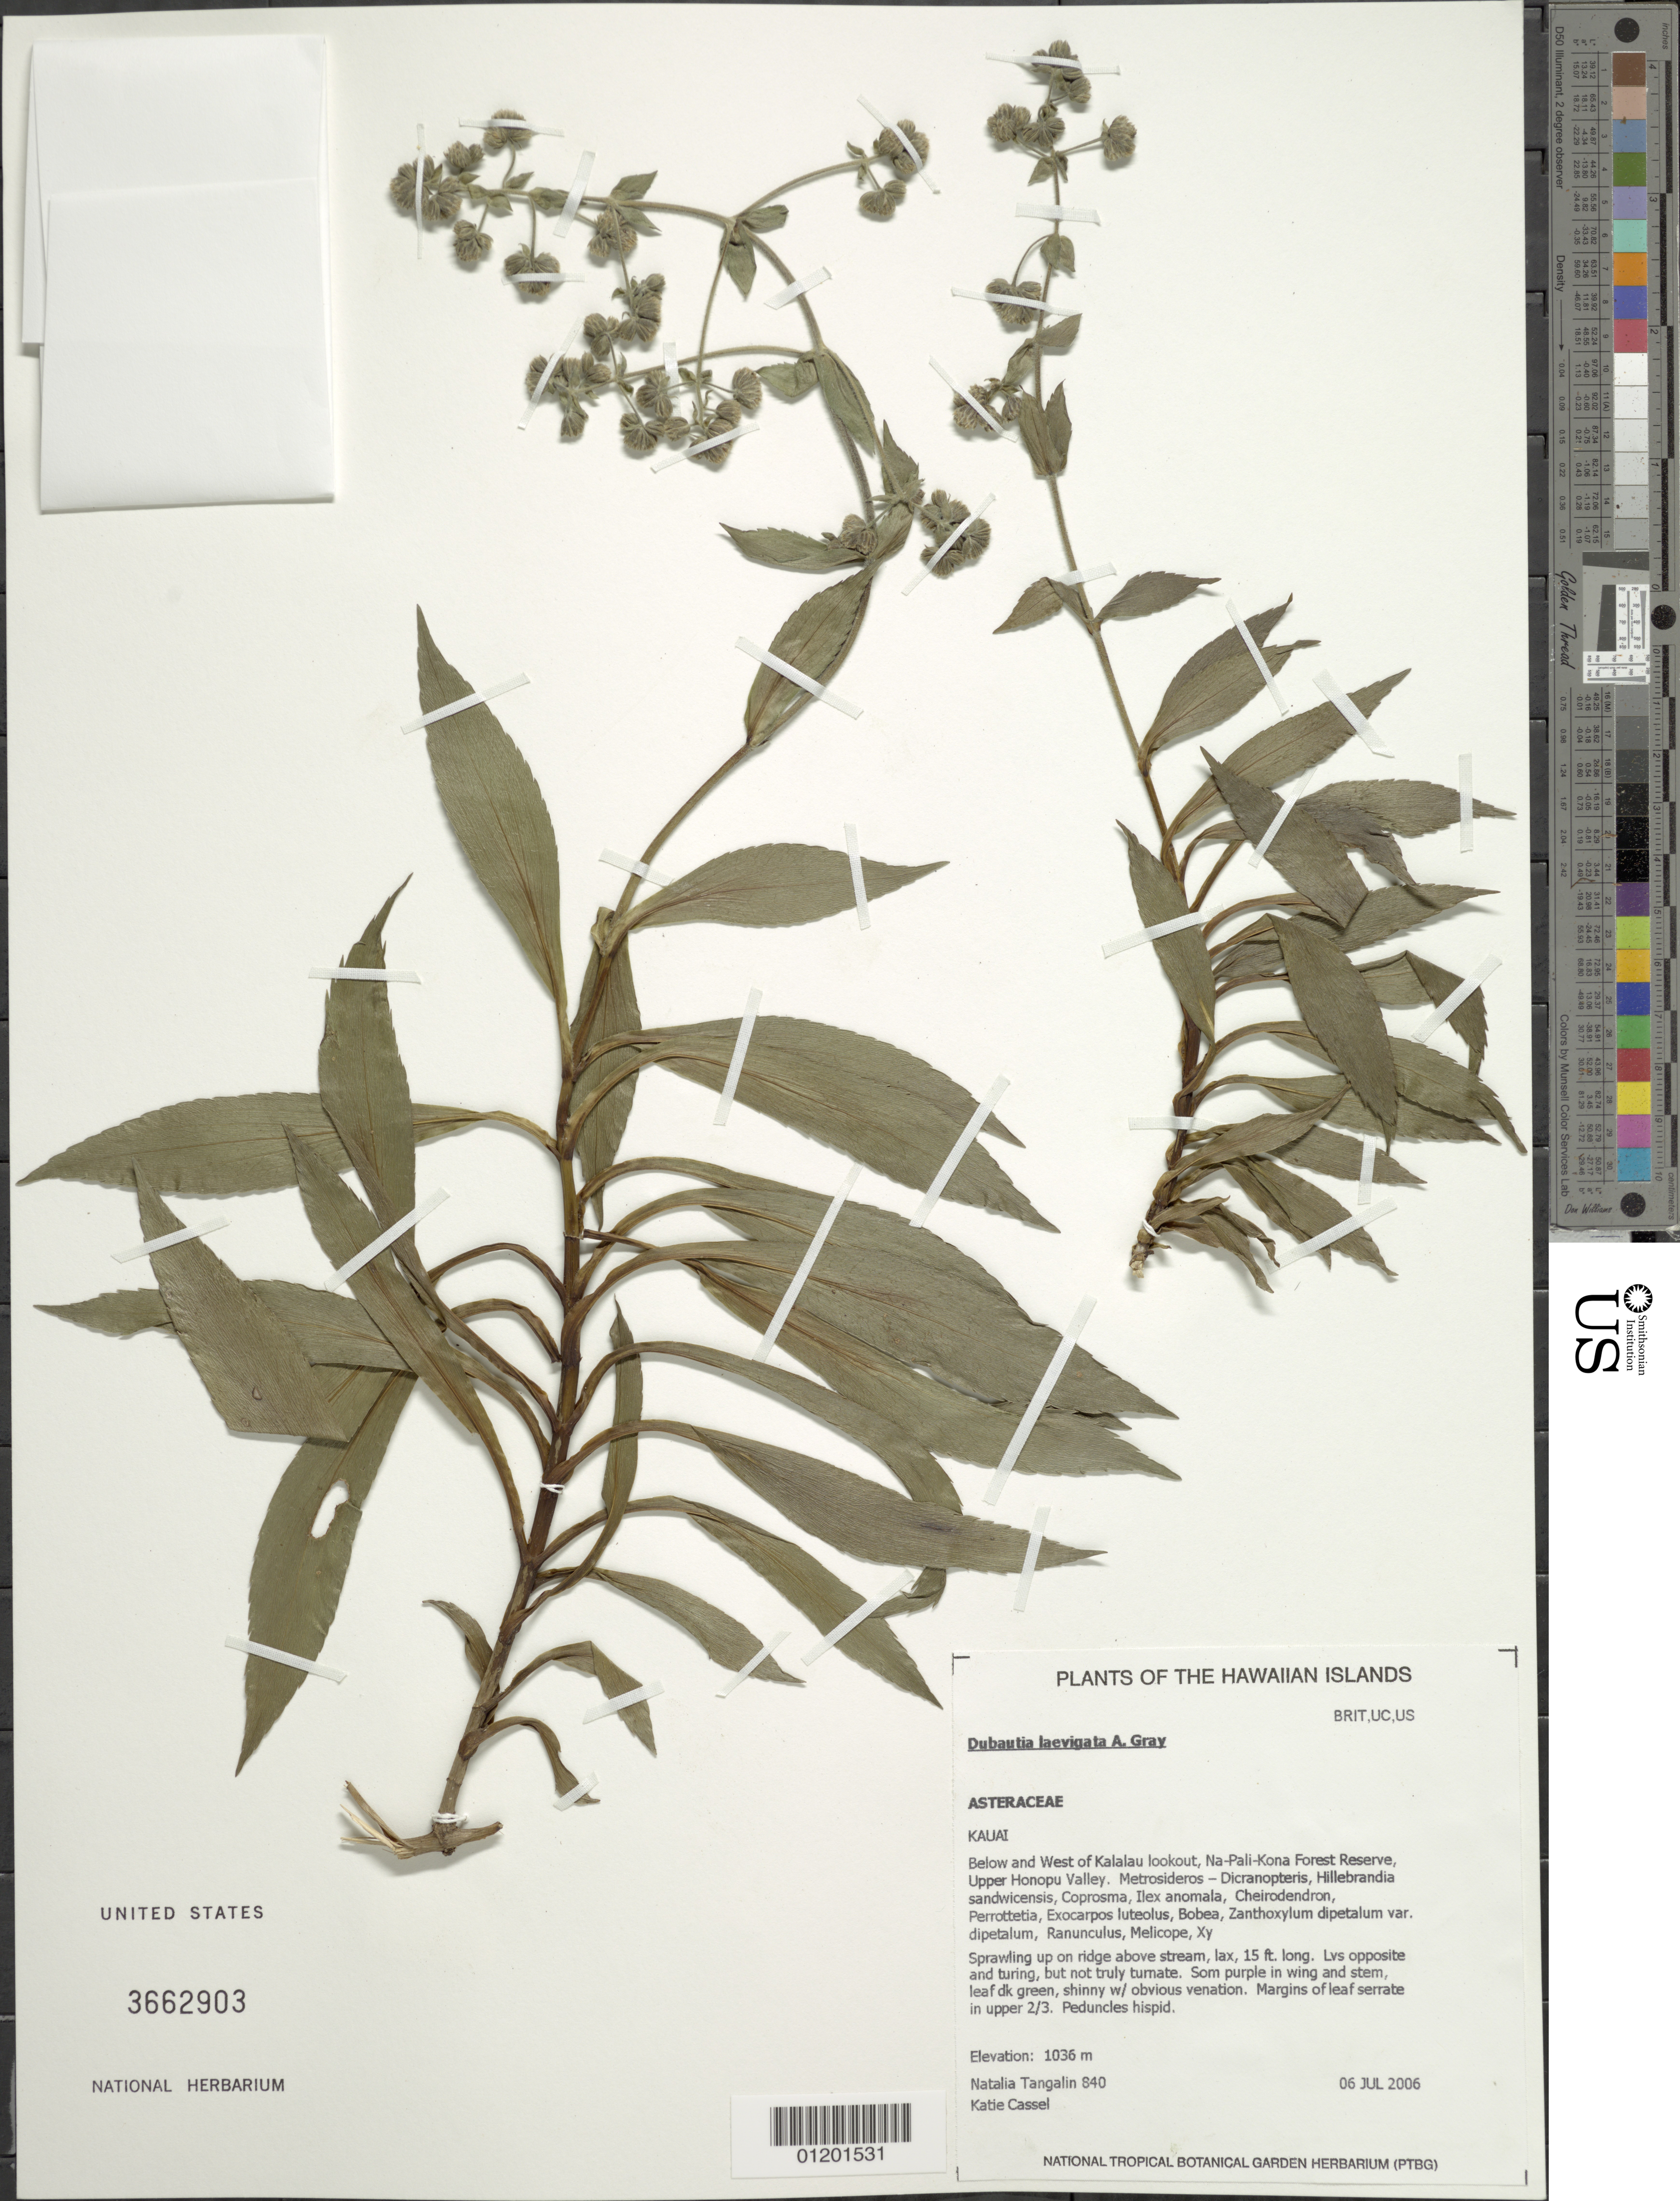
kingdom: Plantae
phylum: Tracheophyta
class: Magnoliopsida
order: Asterales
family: Asteraceae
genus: Dubautia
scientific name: Dubautia laevigata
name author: A. Gray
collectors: N. Tangalin & K. Cassel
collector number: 840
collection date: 2006-07-06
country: United States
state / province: Hawaii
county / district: Kauai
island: Kaua'i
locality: Below and west of Kalalau lookout, Na-Pali-Kona Forest Reserve, Upper Honopu Valley.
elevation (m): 1036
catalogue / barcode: US 3662903